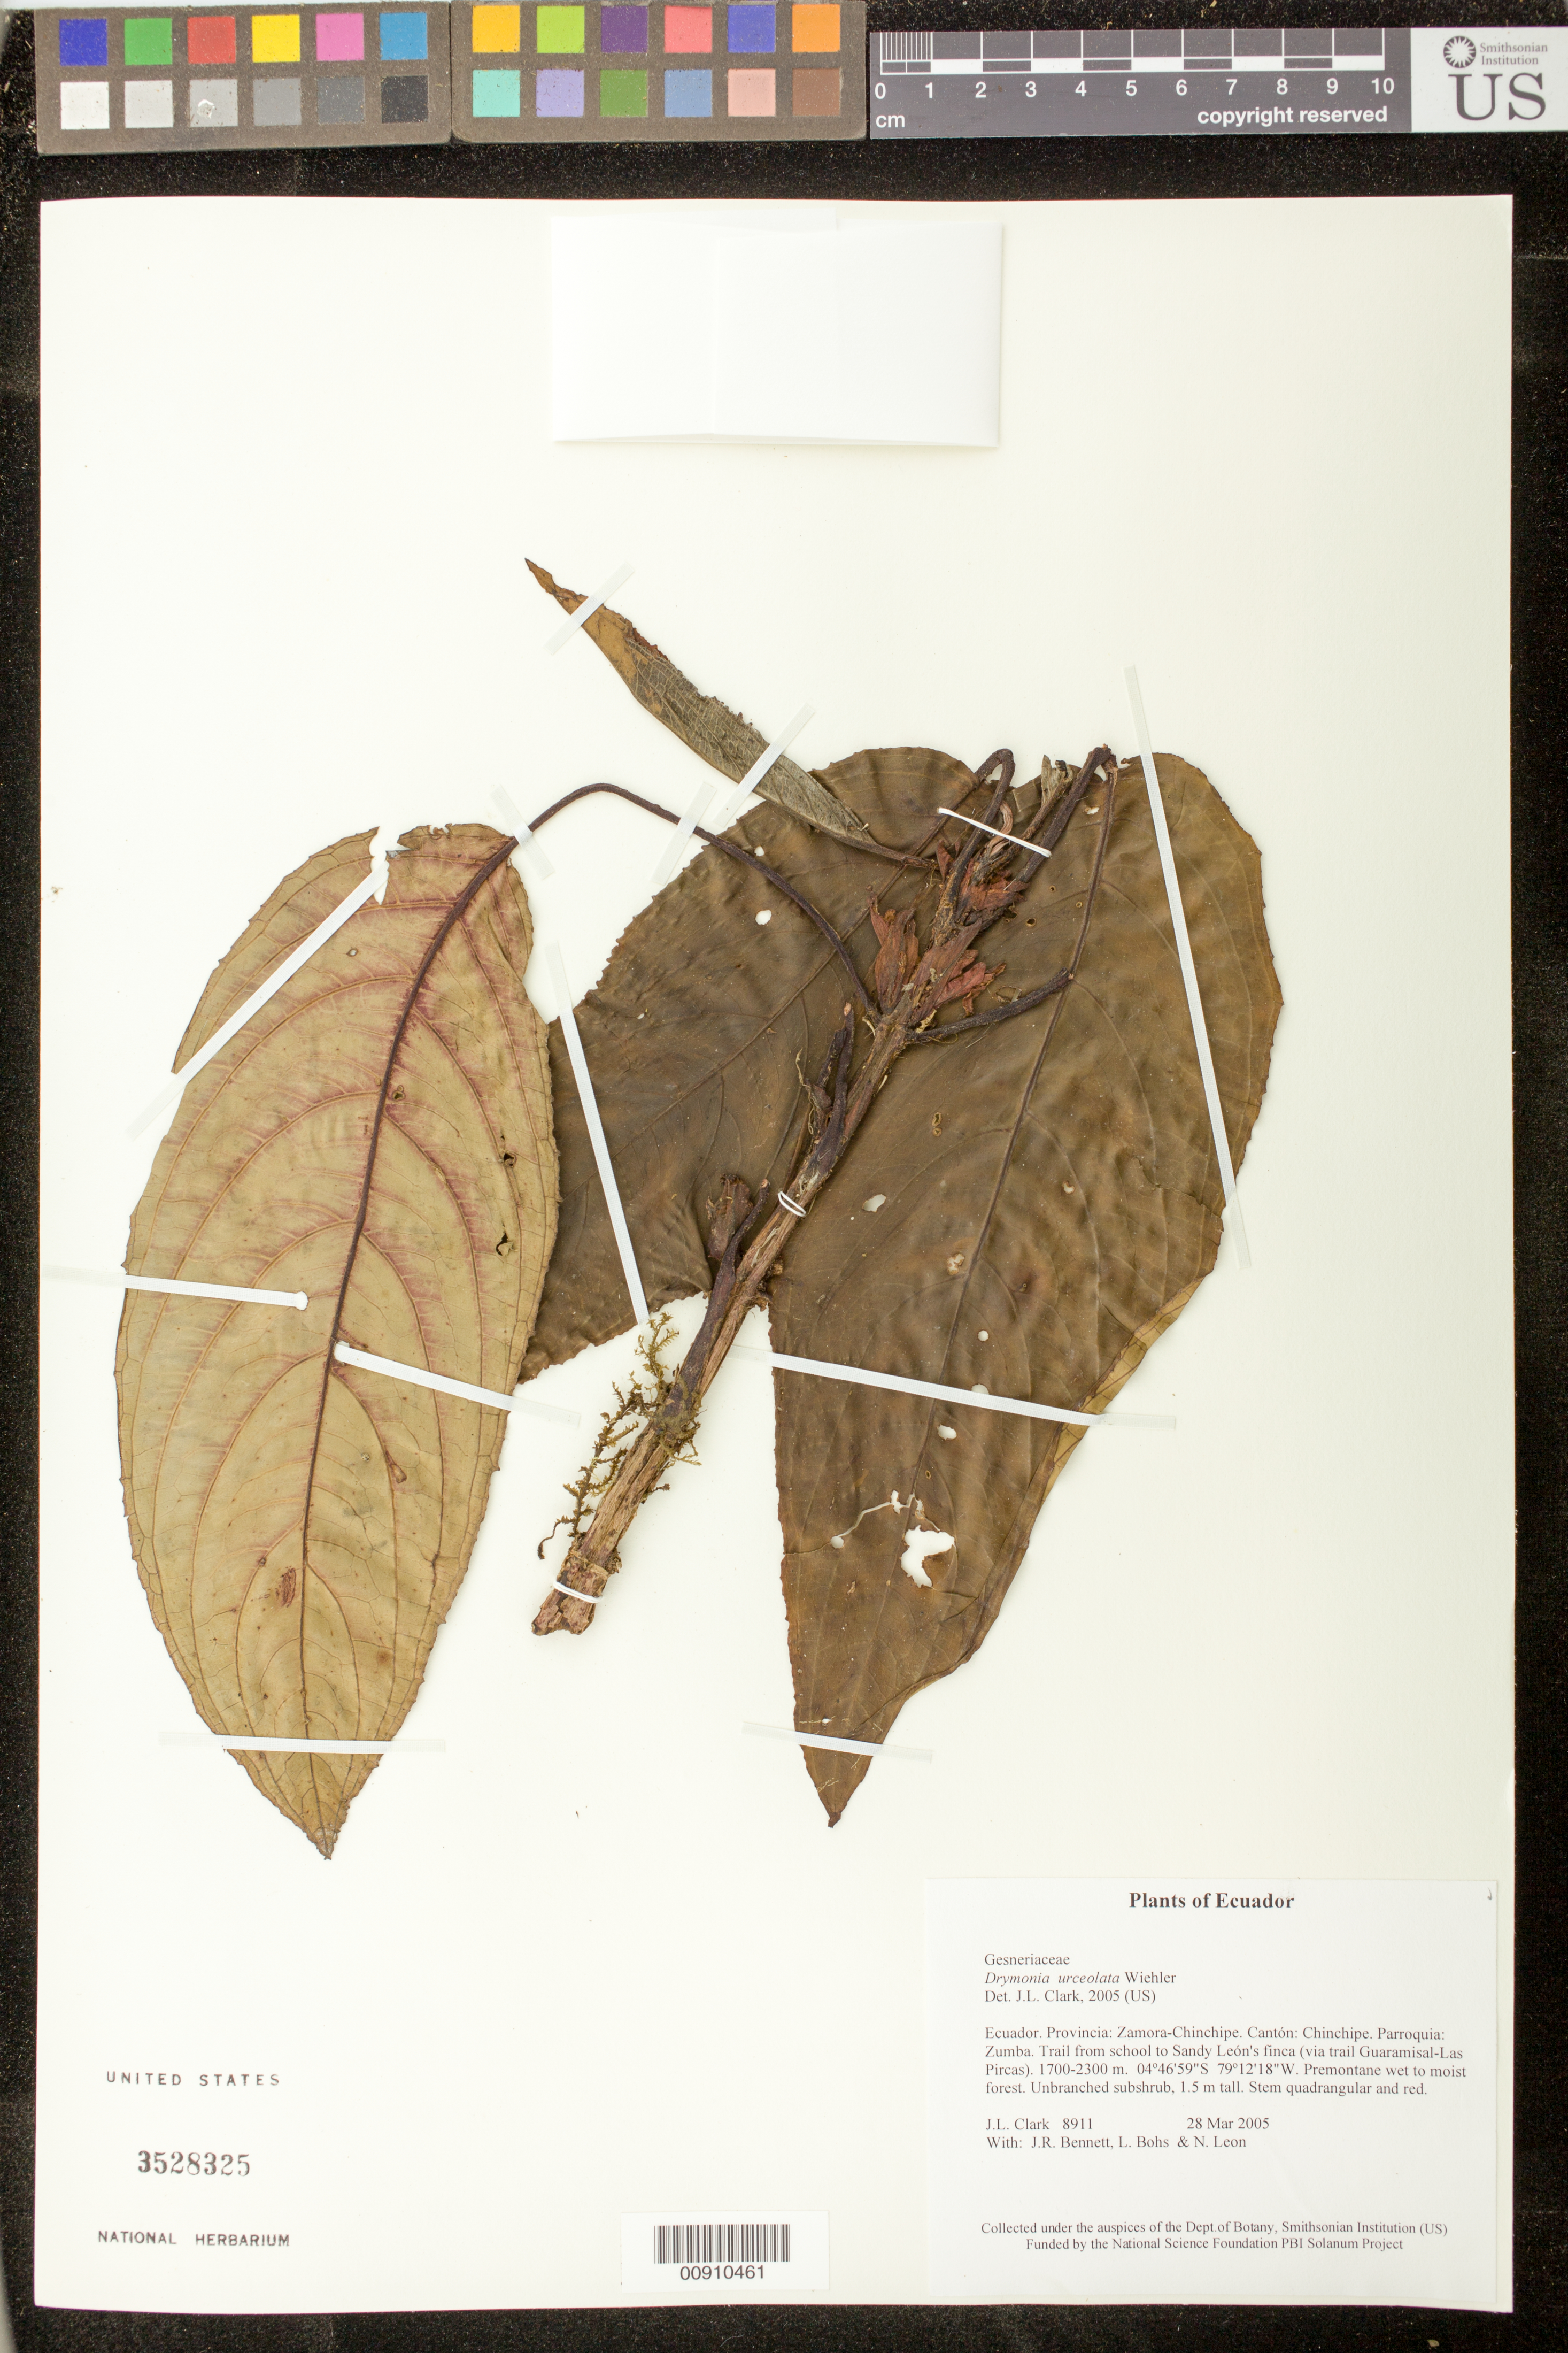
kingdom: Plantae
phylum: Tracheophyta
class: Magnoliopsida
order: Lamiales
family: Gesneriaceae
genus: Drymonia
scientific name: Drymonia urceolata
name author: Wiehler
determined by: Clark, J. L., (SEL), The Marie Selby Botanical Garden (UNITED STATES)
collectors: J. L. Clark, J. R. Bennett, L. A. Bohs & N. Leon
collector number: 8911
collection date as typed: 28 Mar 2005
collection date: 2005-03-28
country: Ecuador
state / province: Zamora-Chinchipe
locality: Chinchipe. Parroquia: Zumba. Trail from school to Sandy León's finca (via trail Guaramisal-Las Pircas).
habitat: Premontane wet to moist forest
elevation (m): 1700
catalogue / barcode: US 3528325